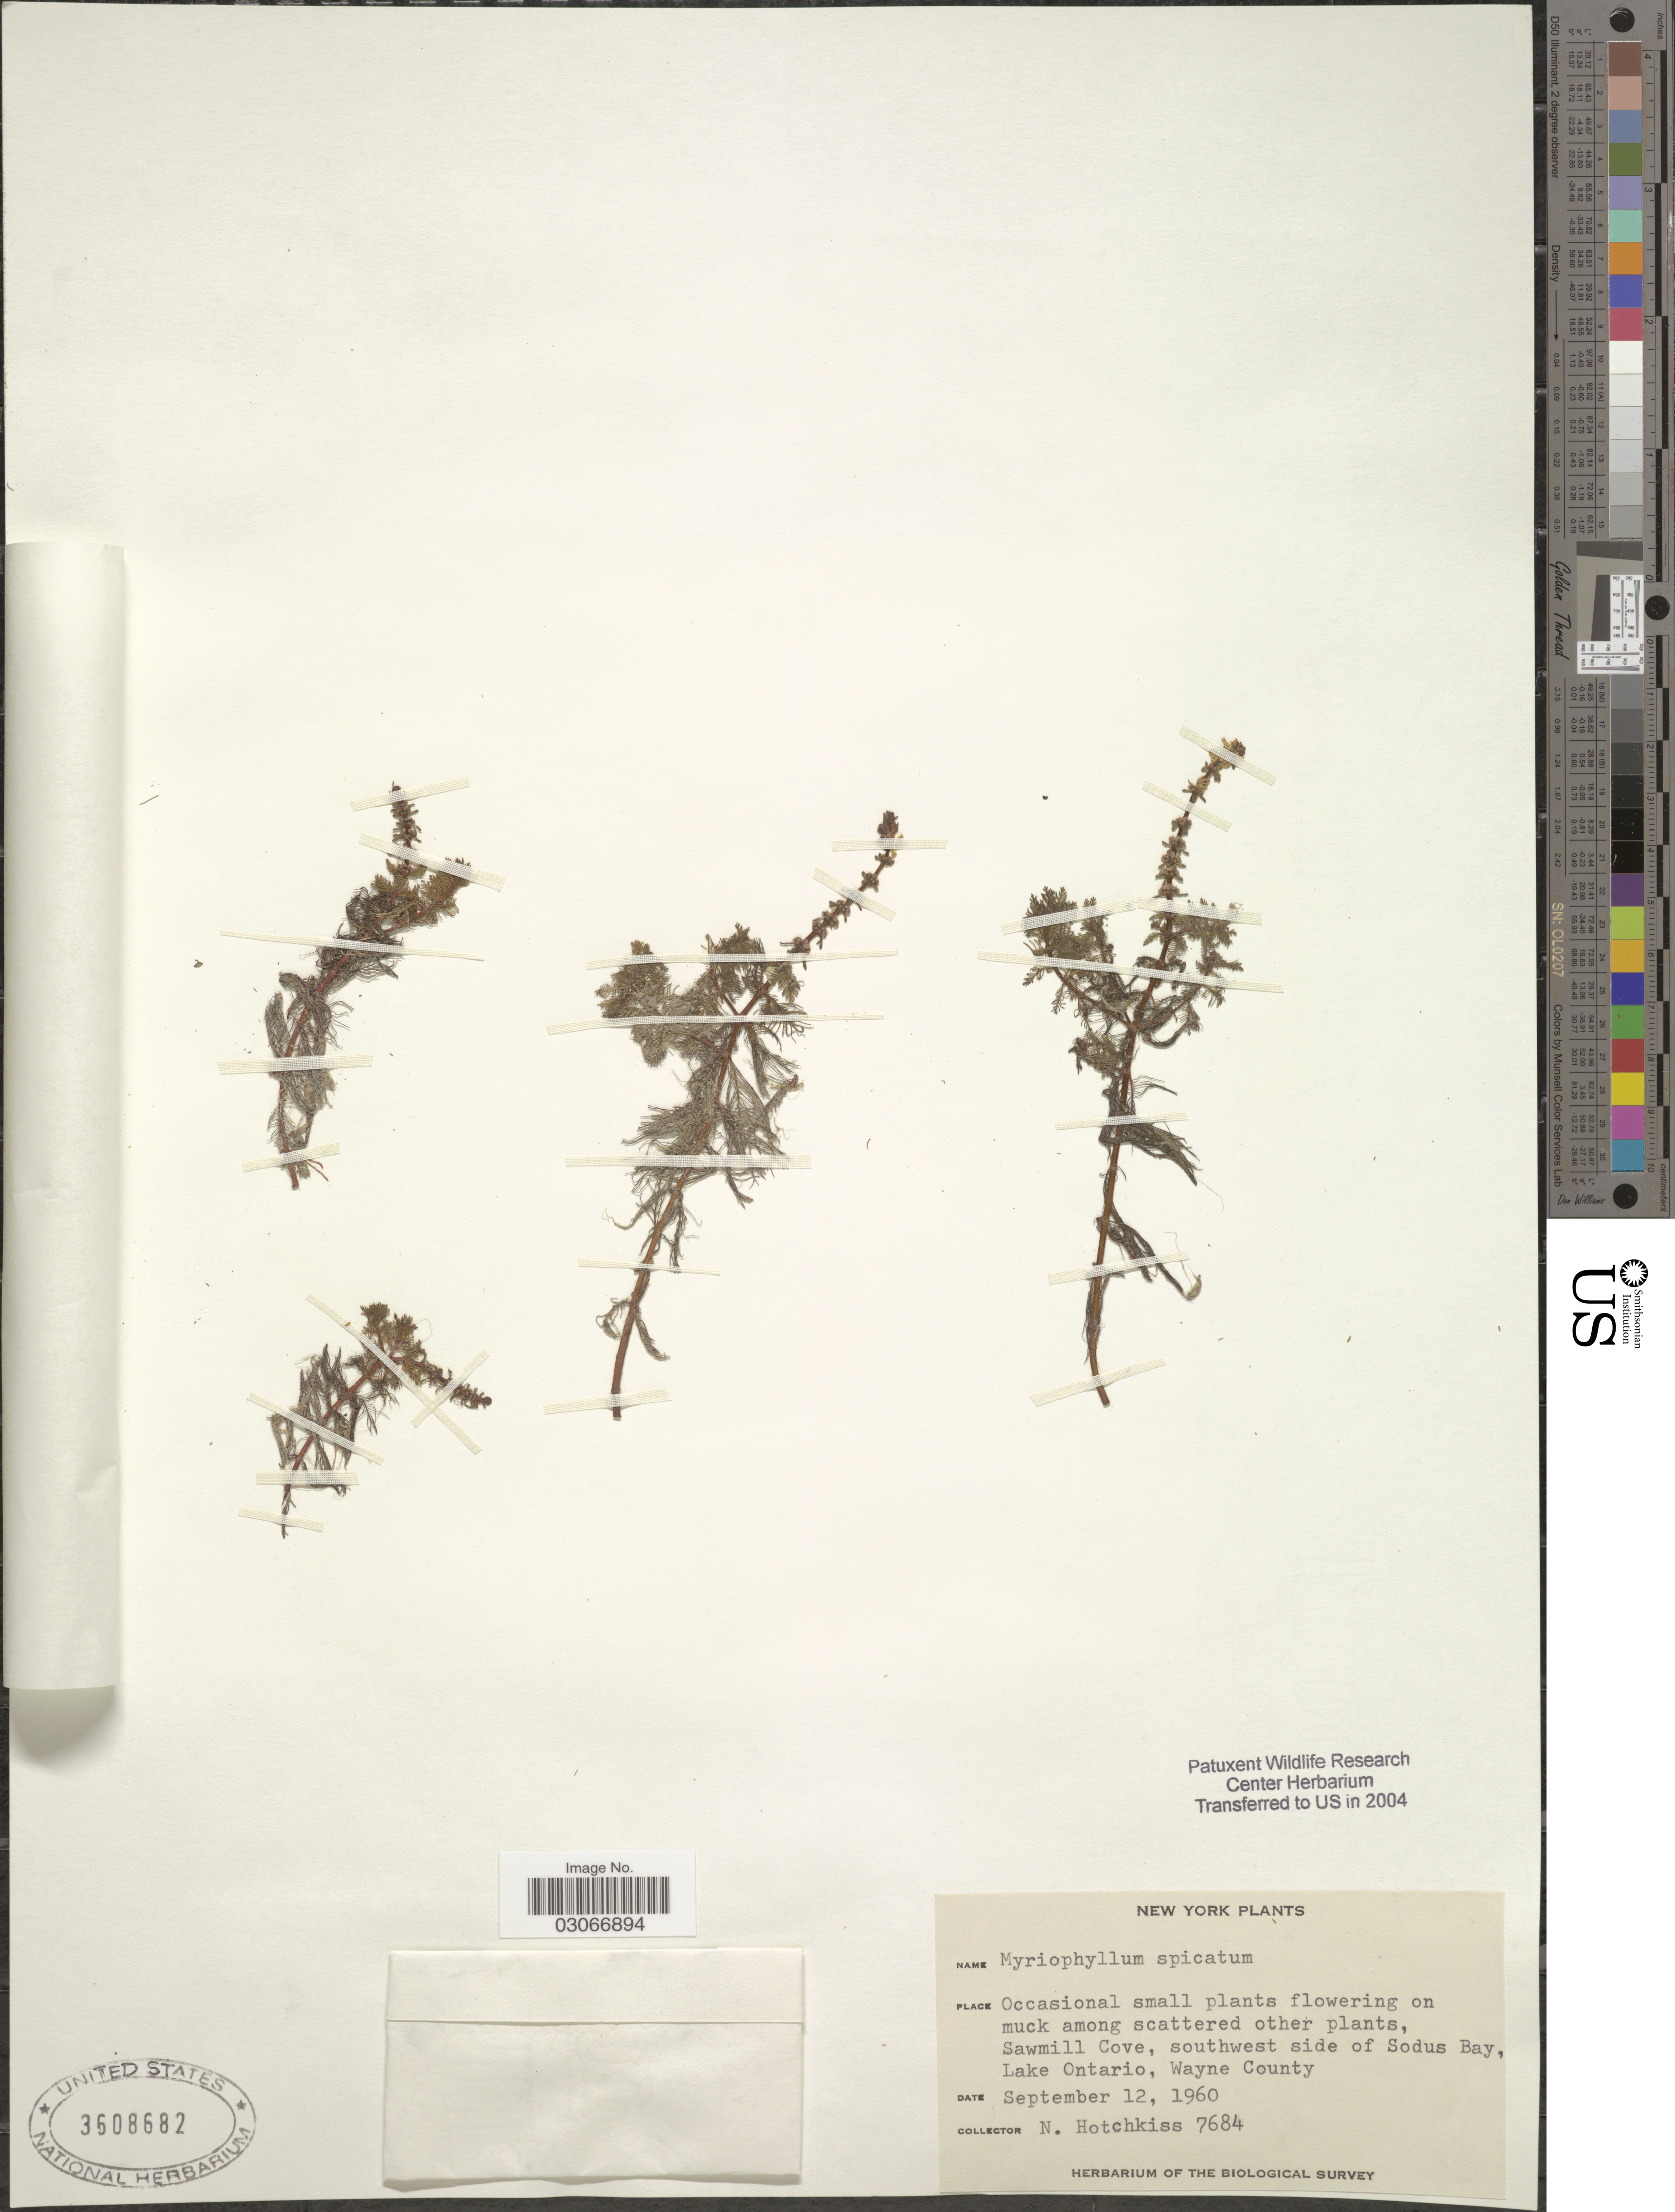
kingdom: Plantae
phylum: Tracheophyta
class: Magnoliopsida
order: Saxifragales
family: Haloragaceae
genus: Myriophyllum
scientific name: Myriophyllum exalbescens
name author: Fernald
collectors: N. Hotchkiss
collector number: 7684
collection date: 1960-09-12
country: United States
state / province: New York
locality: Sawmill Cove, southwest side of Sodus Bay, Lake Ontario, Wayne County.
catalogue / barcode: US 3608682